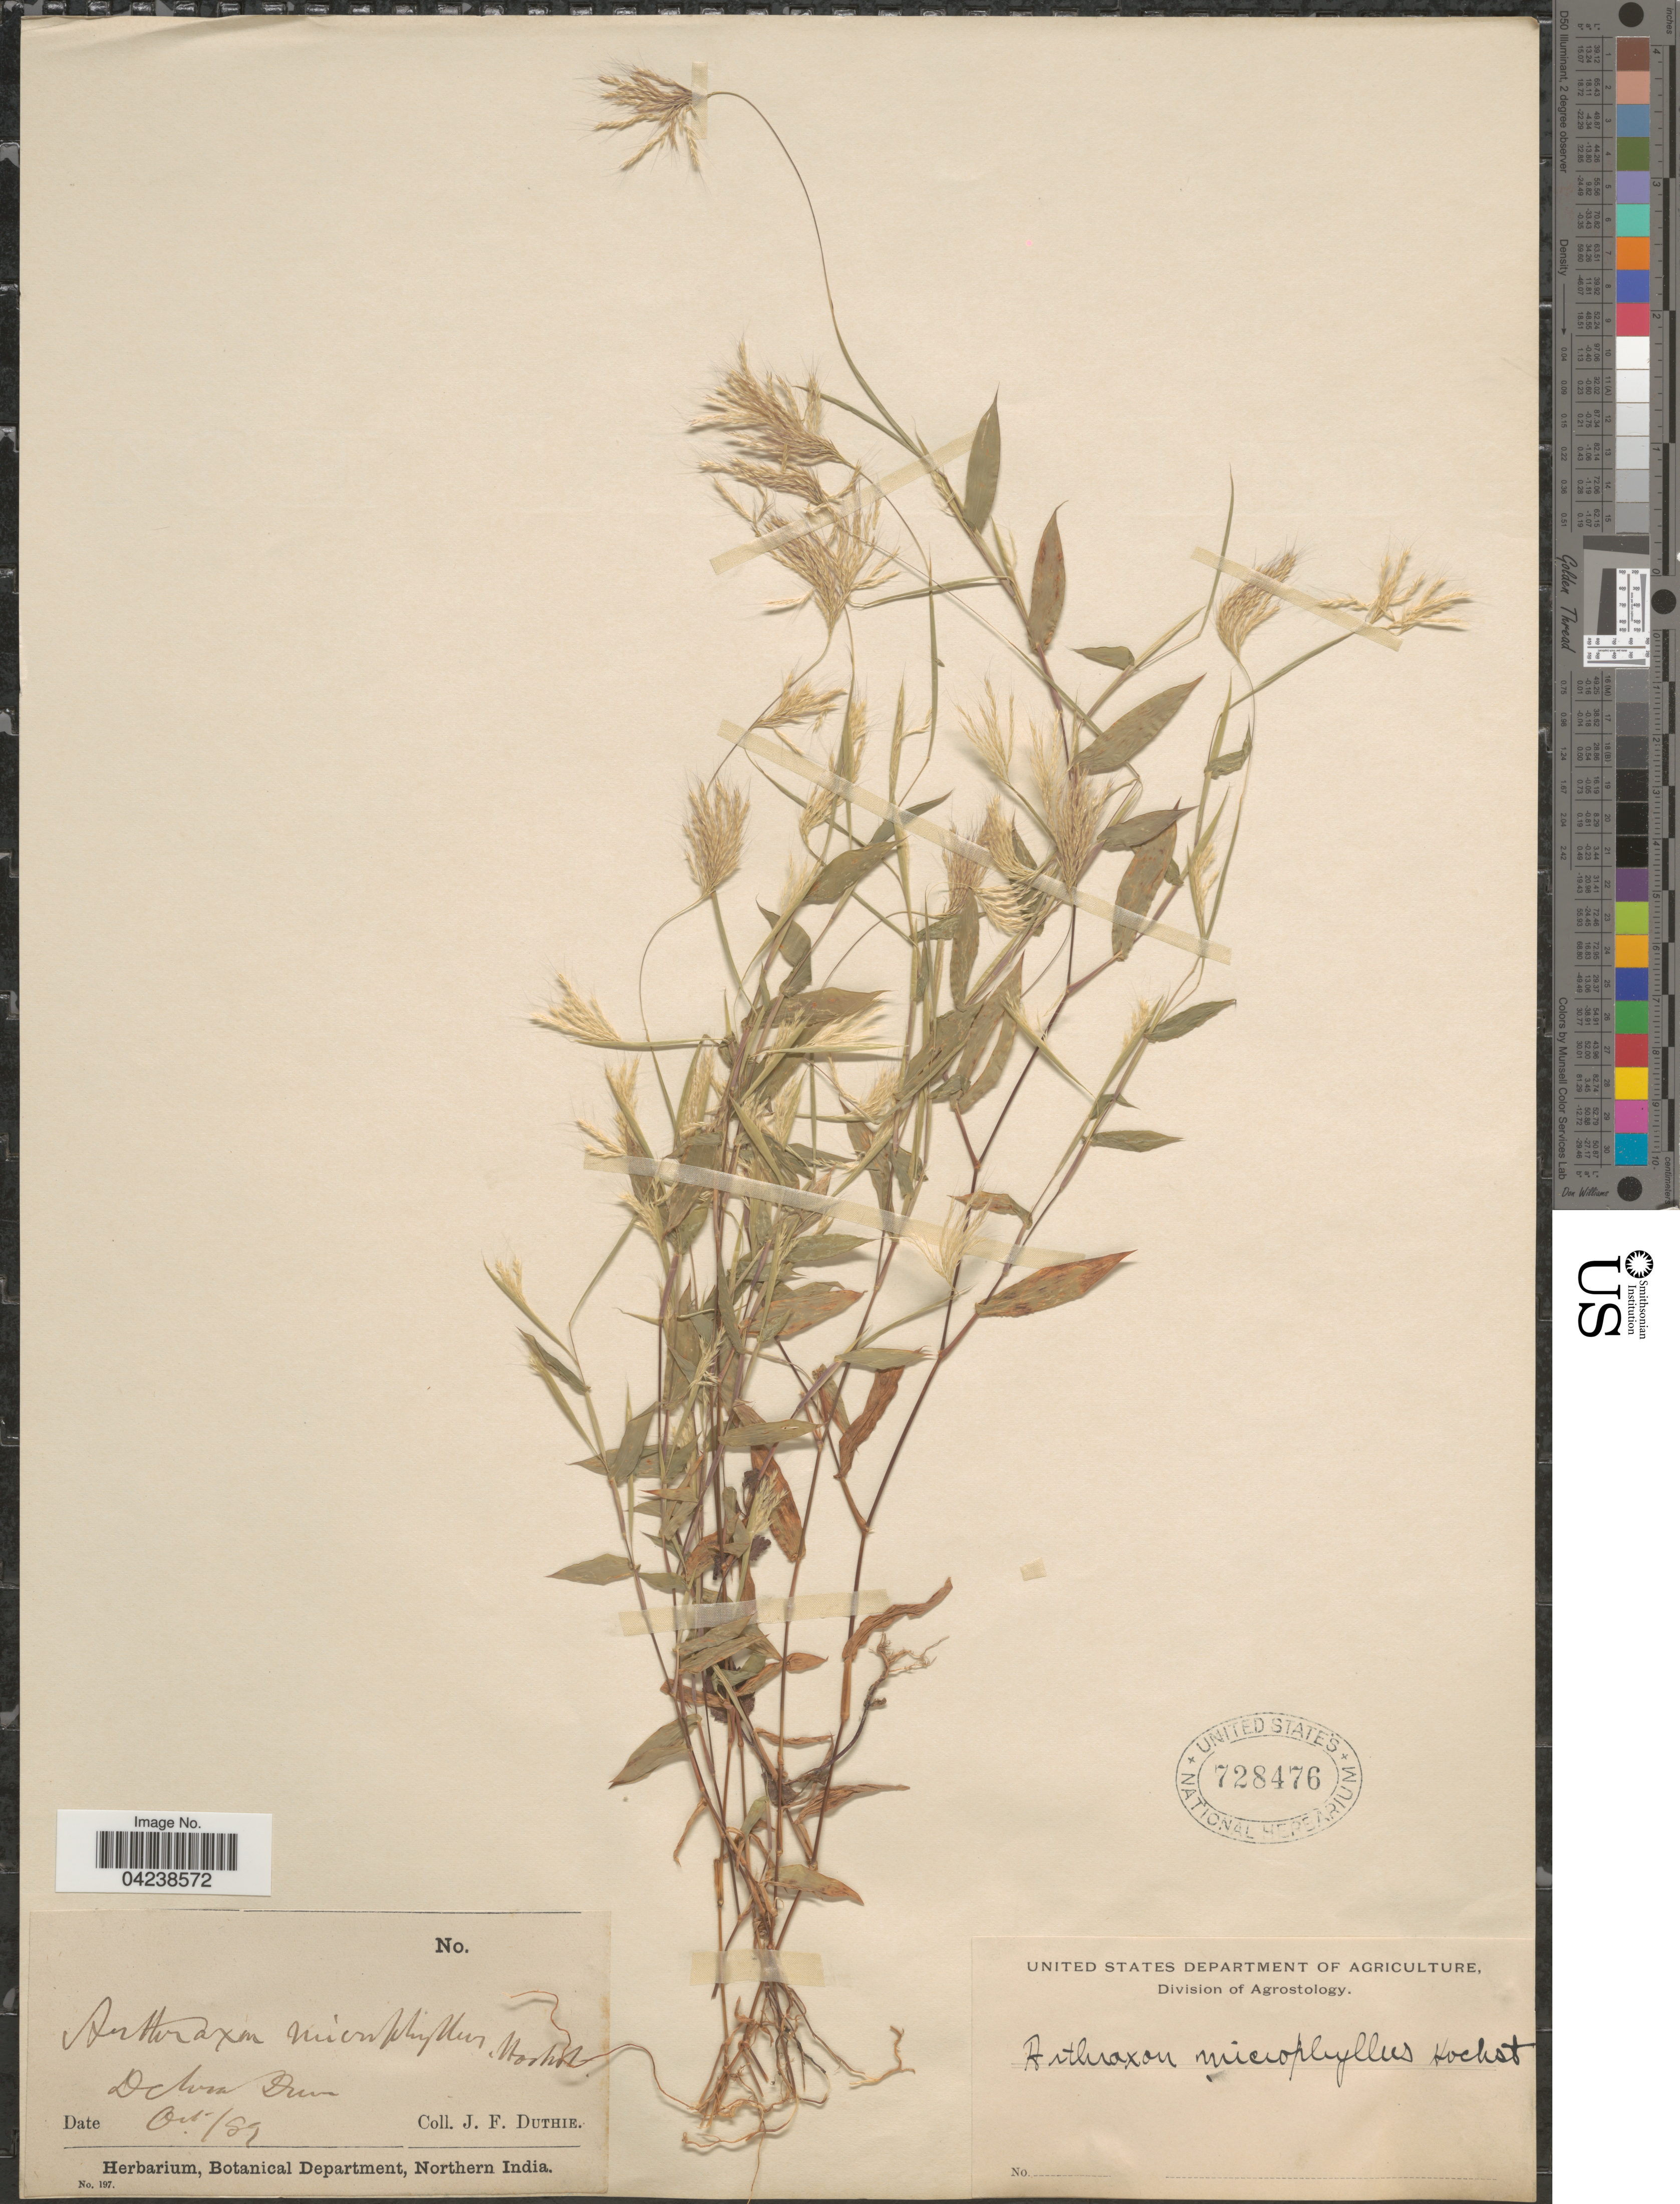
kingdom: Plantae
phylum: Tracheophyta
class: Liliopsida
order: Poales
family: Poaceae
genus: Arthraxon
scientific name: Arthraxon lancifolius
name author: (Trin.) Hochst.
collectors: J. F. Duthie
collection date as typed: Transcribed d/m/y: /10/89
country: India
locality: Dehra Dun.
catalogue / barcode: US 728476